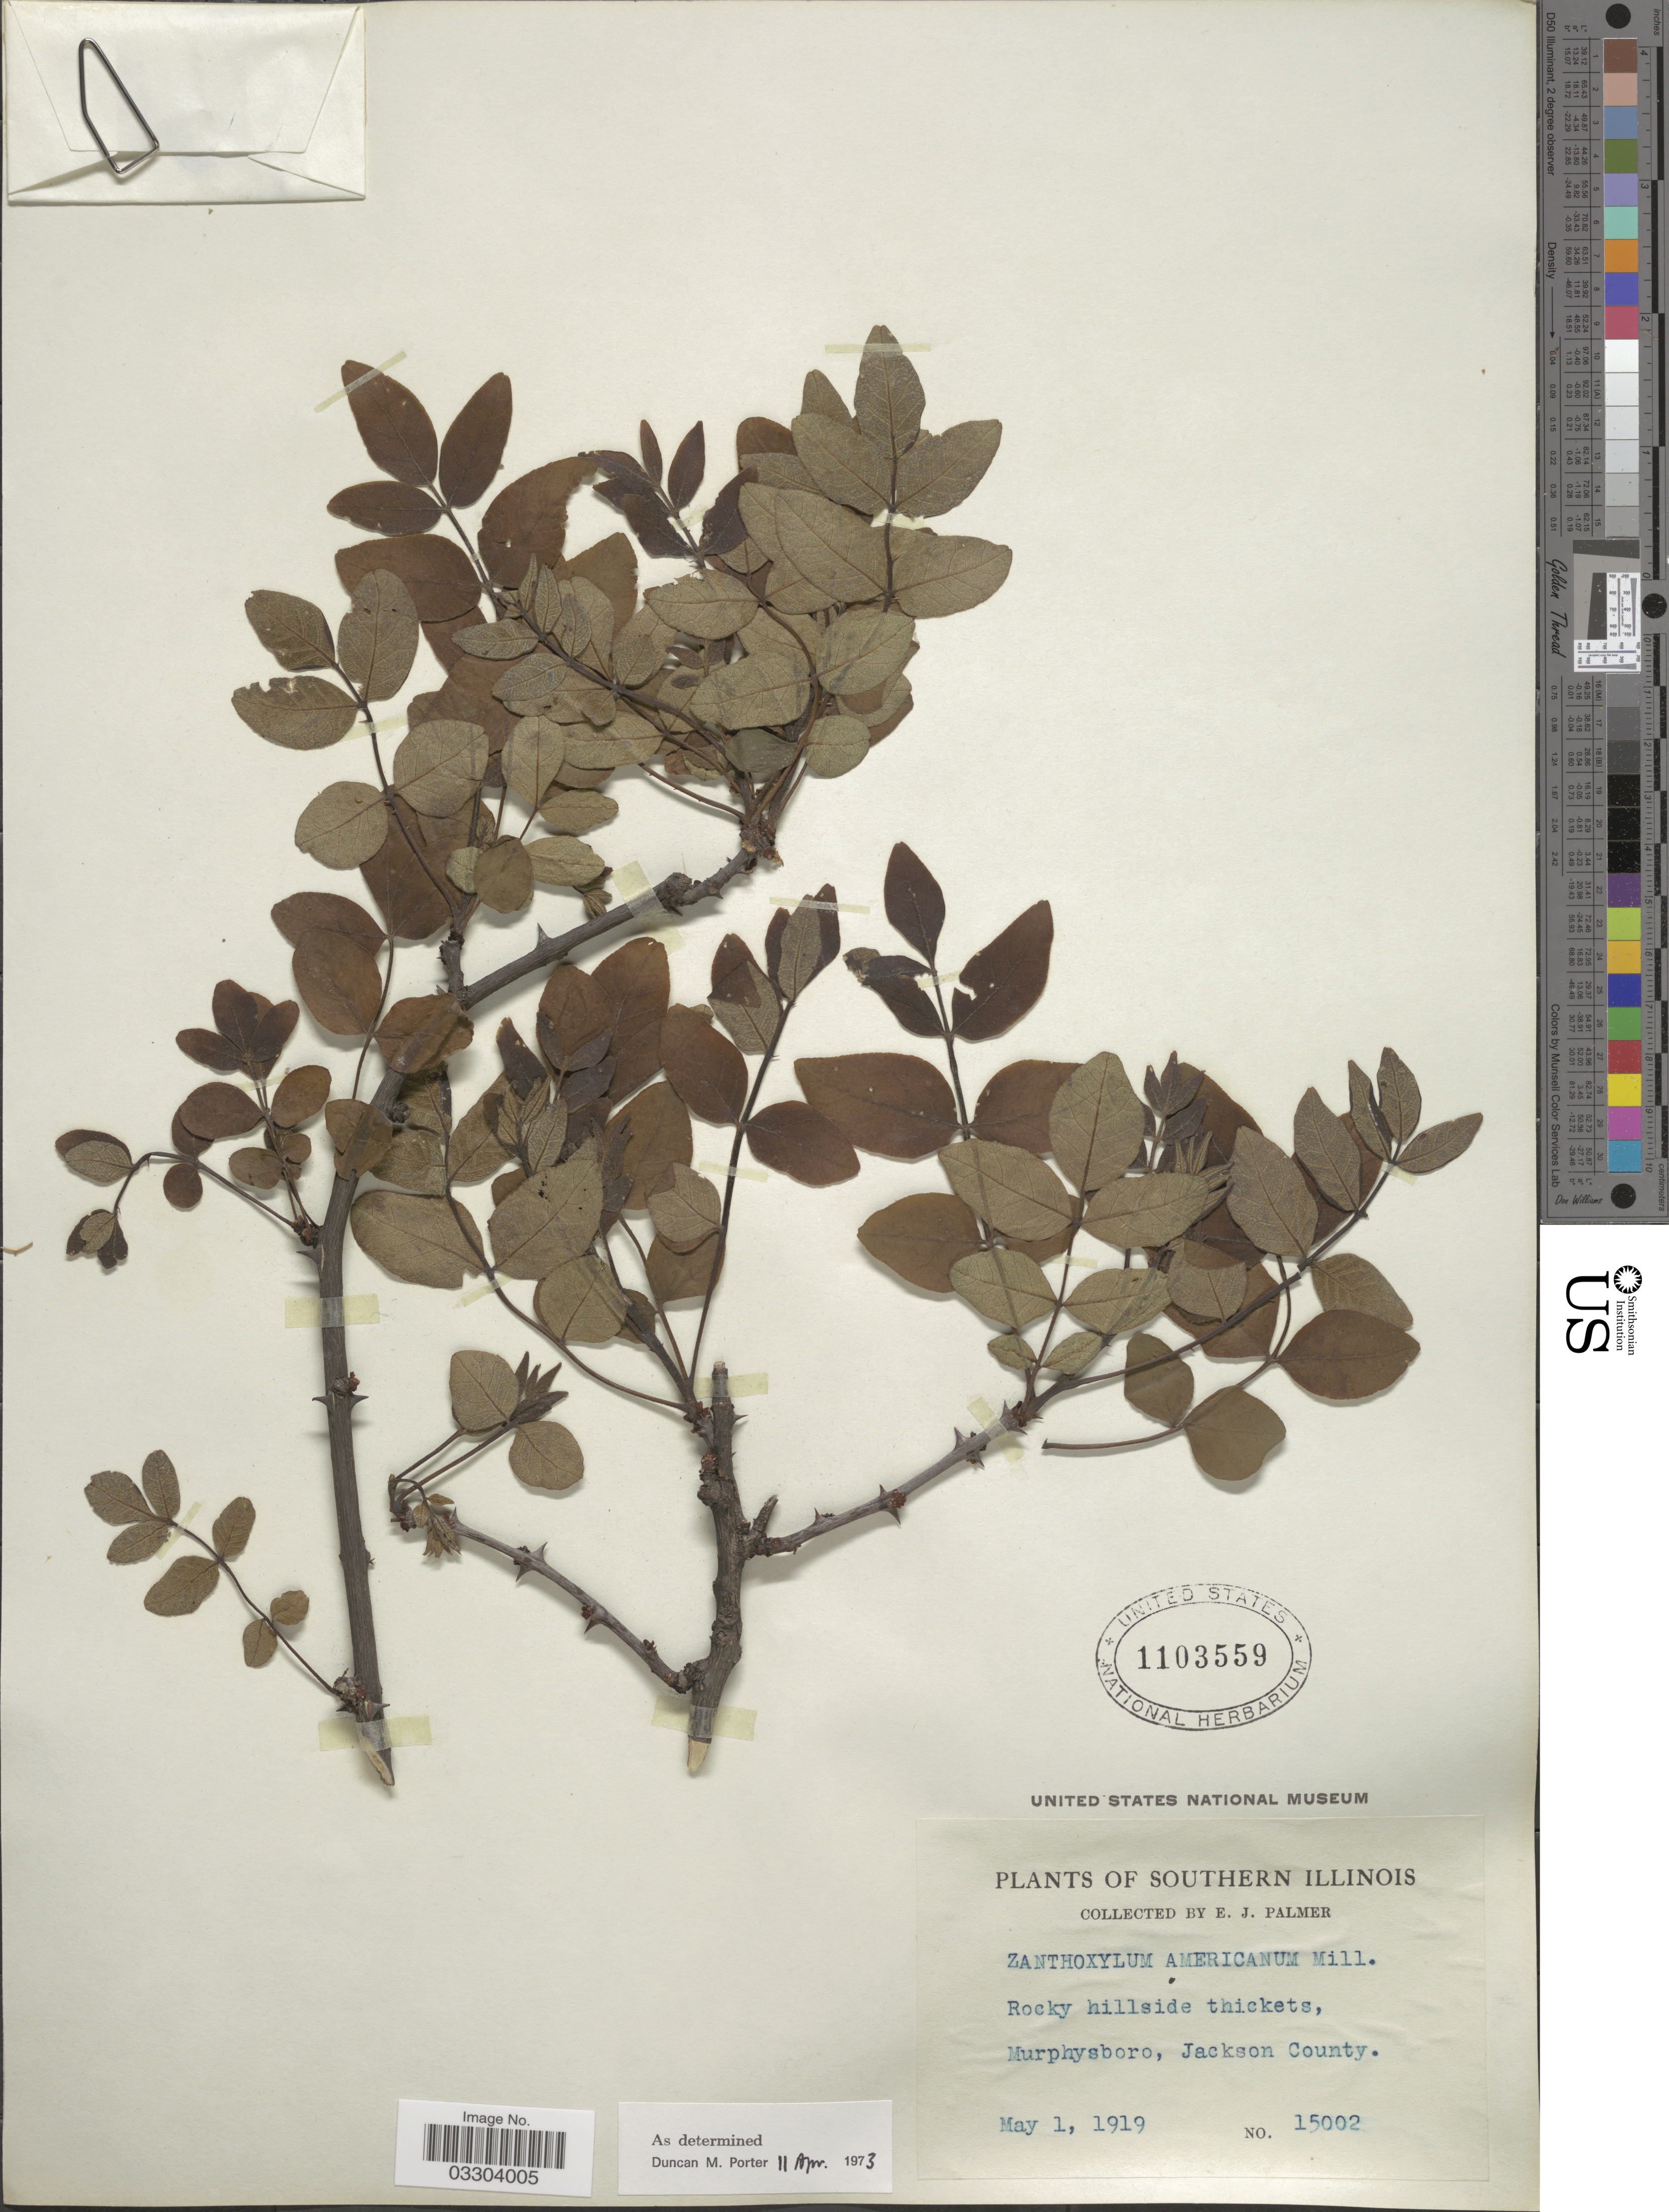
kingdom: Plantae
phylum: Tracheophyta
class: Magnoliopsida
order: Sapindales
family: Rutaceae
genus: Zanthoxylum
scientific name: Zanthoxylum americanum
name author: Mill.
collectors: E. J. Palmer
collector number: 15002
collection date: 1919-05-01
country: United States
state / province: Illinois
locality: Southern Illinois. Murphysboro, Jackson County.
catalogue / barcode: US 1103559